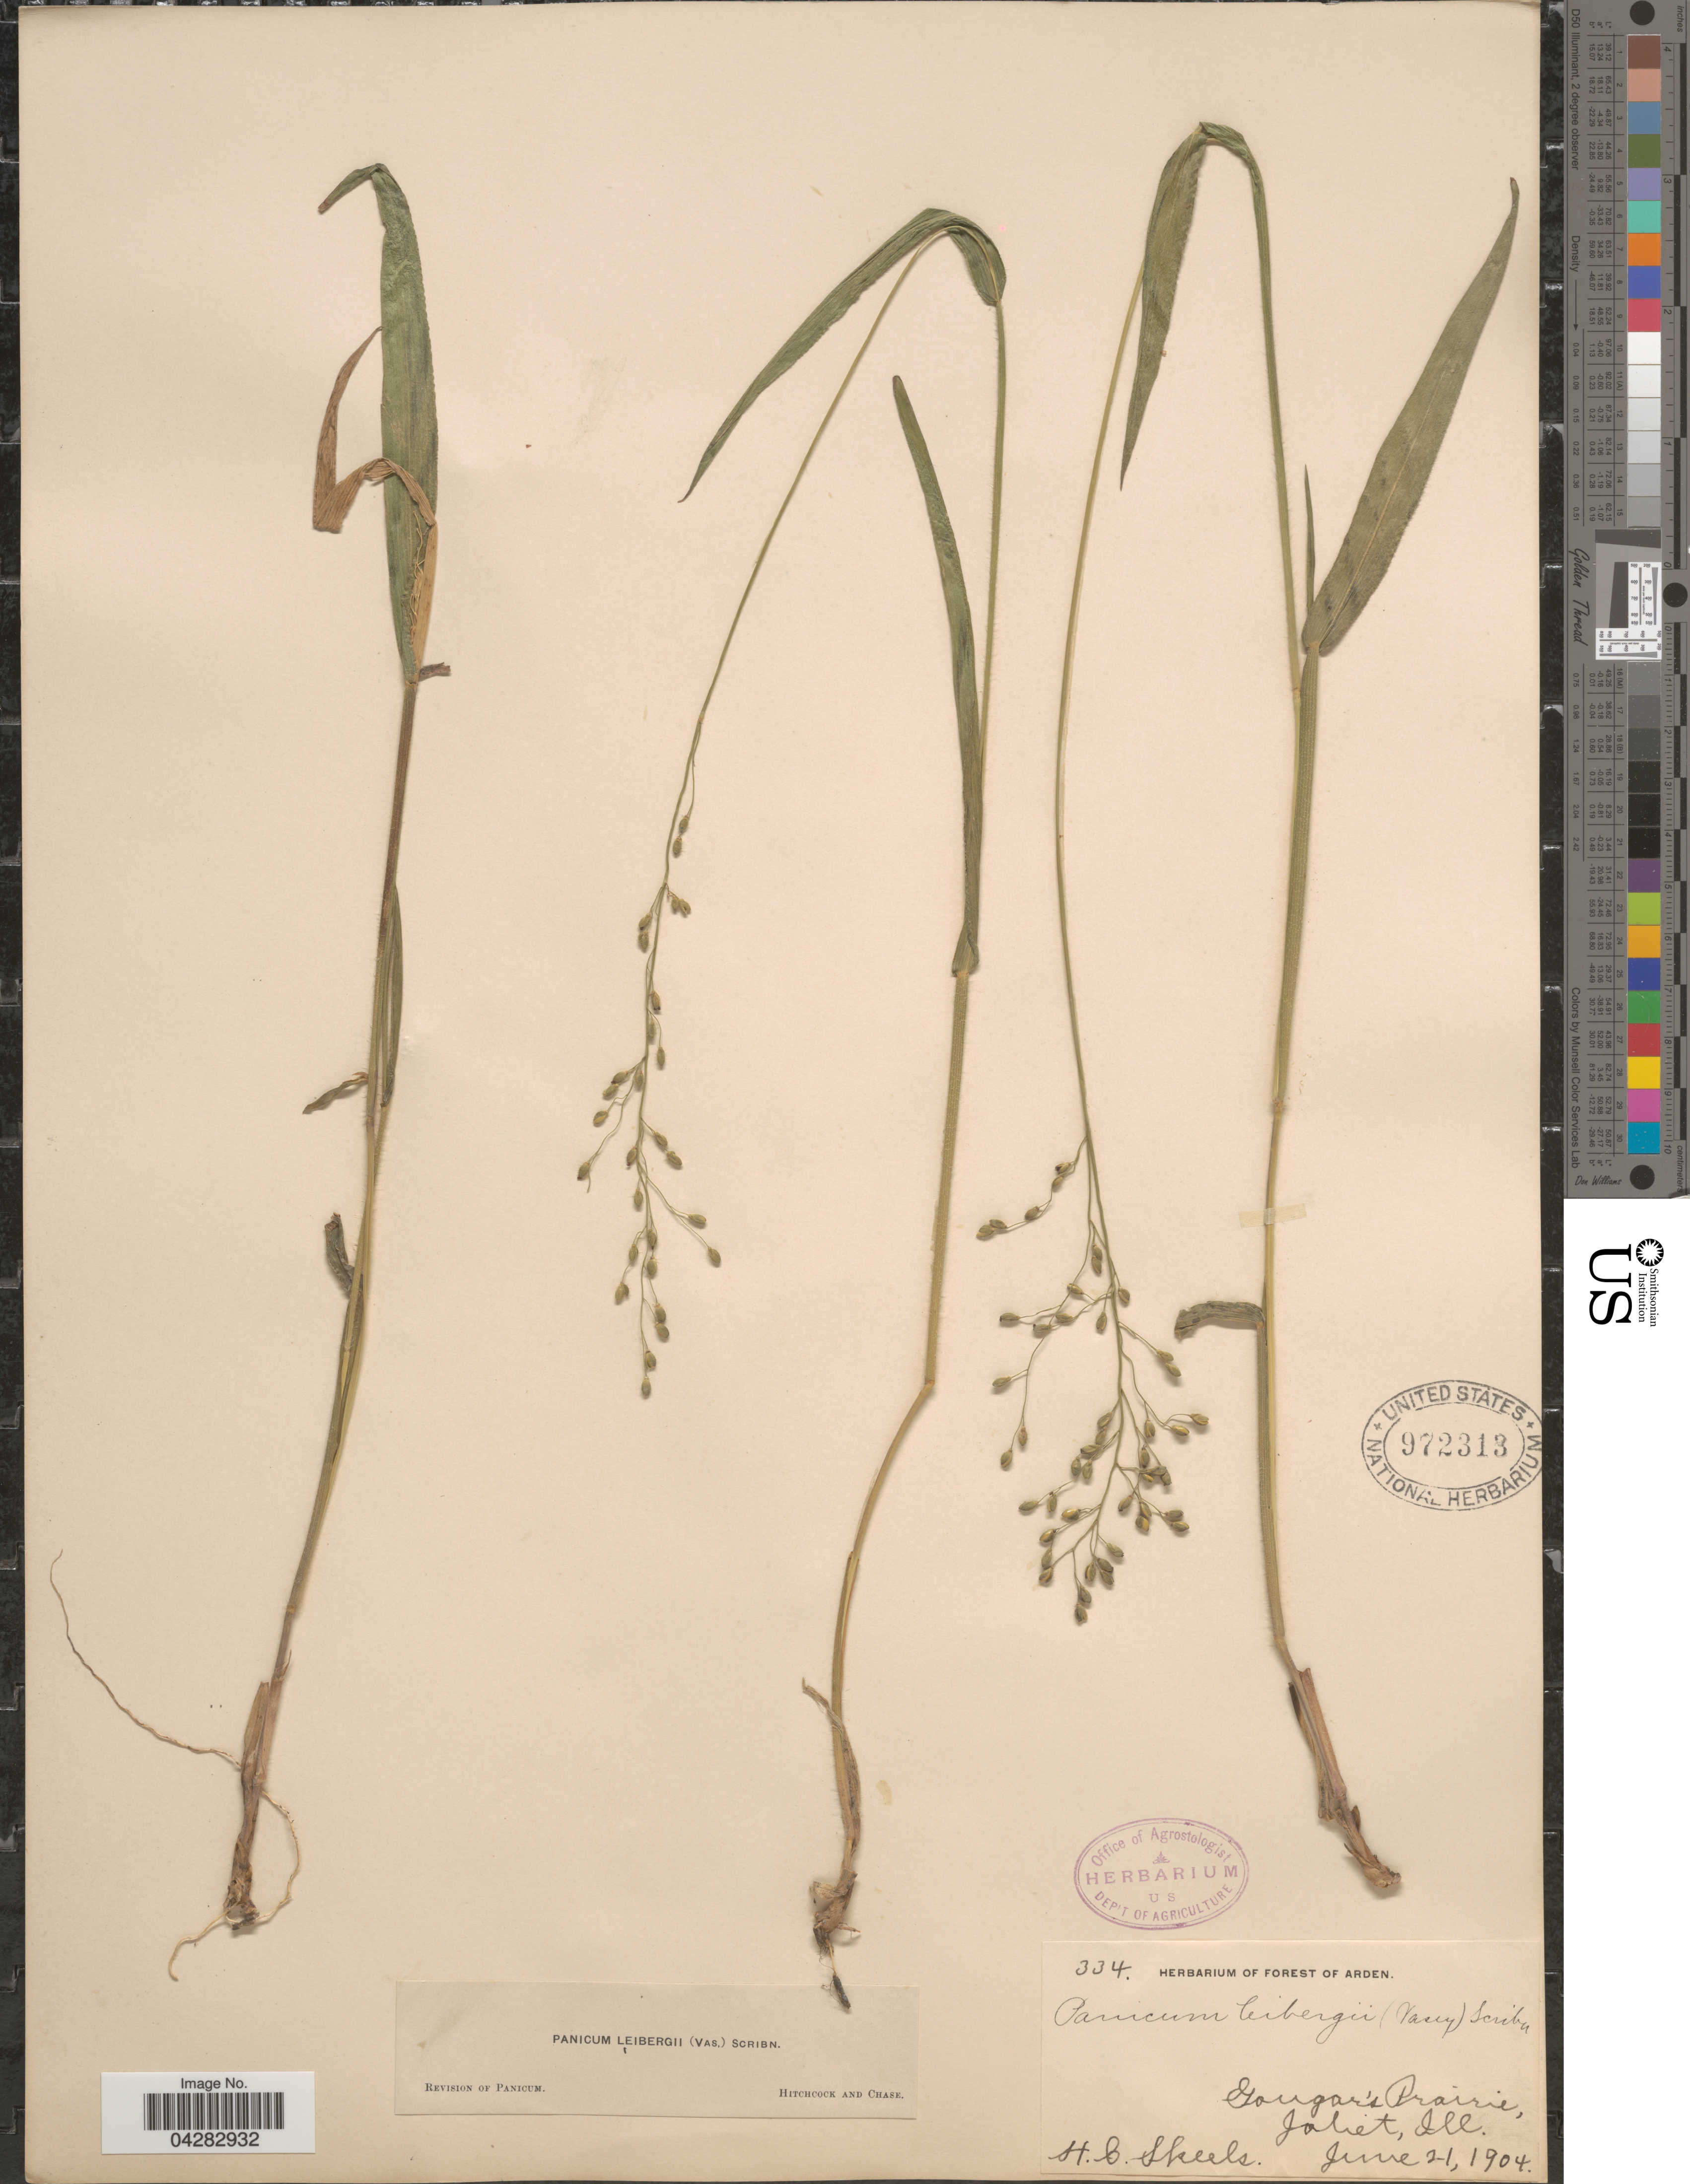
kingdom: Plantae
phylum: Tracheophyta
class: Liliopsida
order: Poales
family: Poaceae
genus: Dichanthelium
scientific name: Dichanthelium leibergii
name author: (Vasey) Gould & C.A. Clark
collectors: H. Skeels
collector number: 334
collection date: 1904-06-21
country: United States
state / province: Illinois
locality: Gougar's Prairie, Joliet.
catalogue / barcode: US 972313